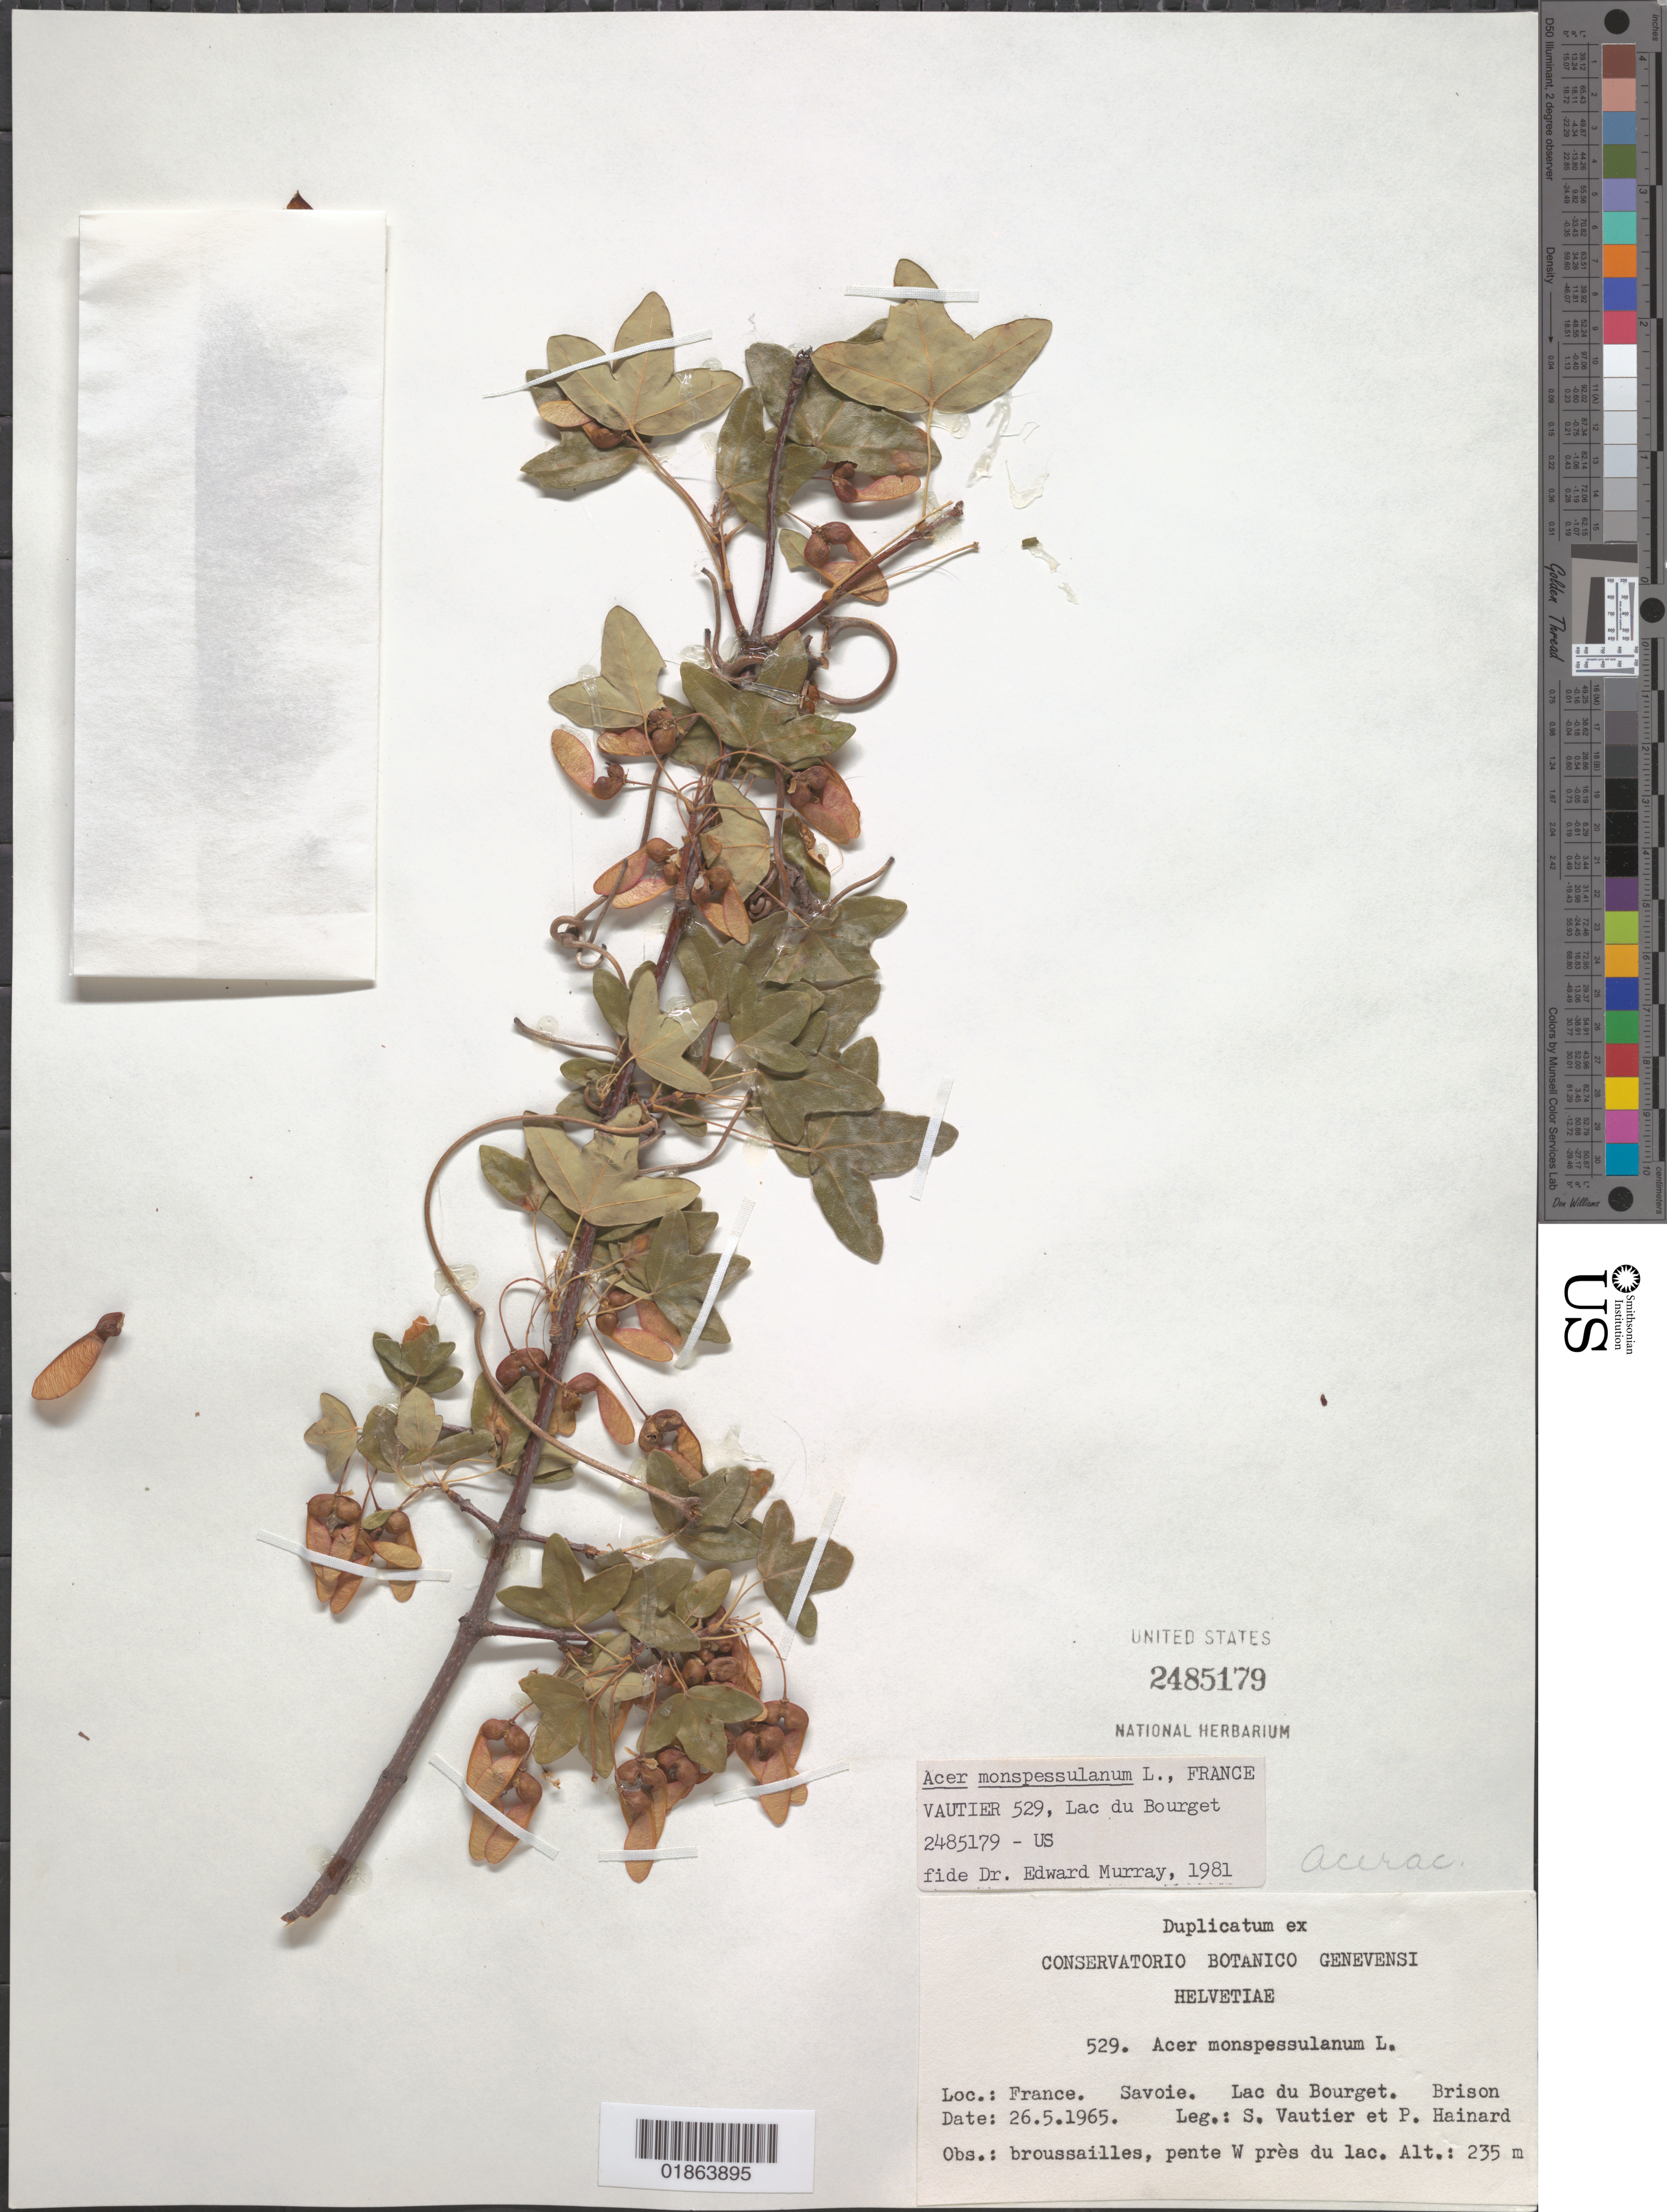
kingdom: Plantae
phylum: Tracheophyta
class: Magnoliopsida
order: Sapindales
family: Sapindaceae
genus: Acer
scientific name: Acer monspessulanum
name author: L.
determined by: Murray, Edward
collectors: S. Vautier & P. Hainard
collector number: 529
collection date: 1965-05-26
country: France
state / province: Auvergne-Rhône-Alpes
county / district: Savoie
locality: Lac du Bourget, Brison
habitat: Broussailles, pente W près du lac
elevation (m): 235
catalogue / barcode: US 2485179